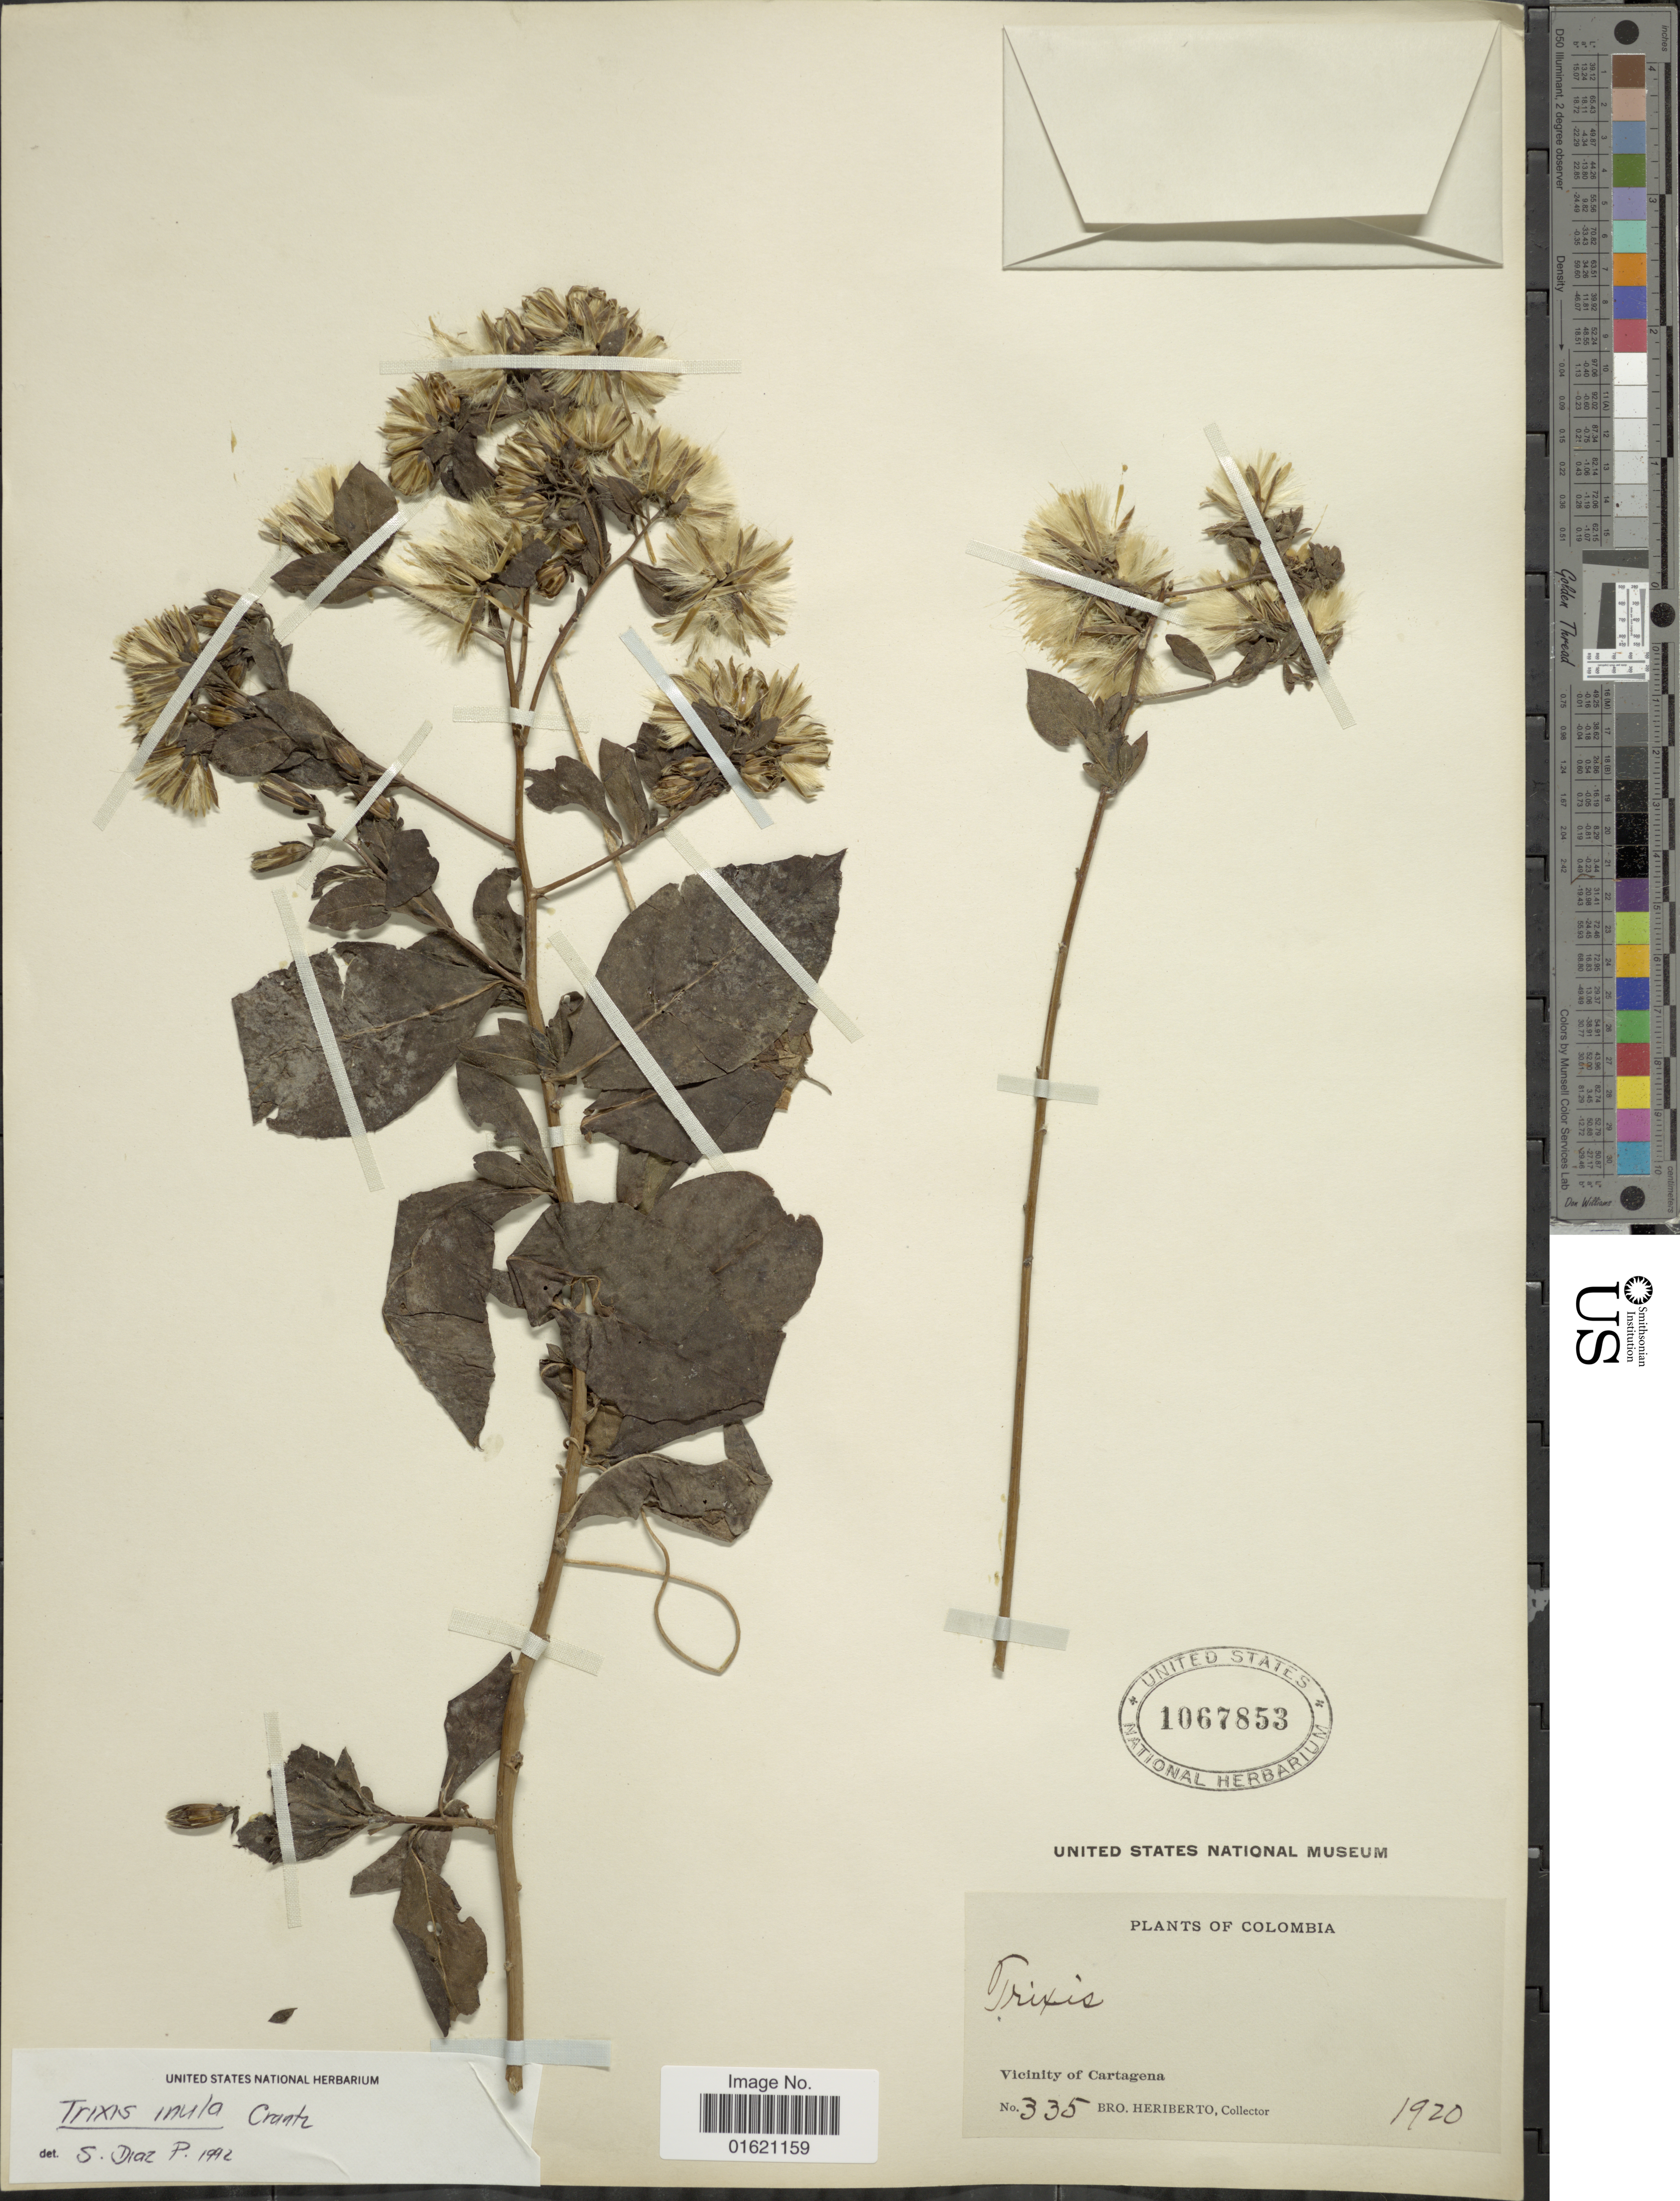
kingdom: Plantae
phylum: Tracheophyta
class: Magnoliopsida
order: Asterales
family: Asteraceae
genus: Trixis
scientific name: Trixis inula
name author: Crantz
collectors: B. Heriberto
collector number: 335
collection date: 1920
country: Colombia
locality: Vicinity of Cartagena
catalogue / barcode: US 1067853